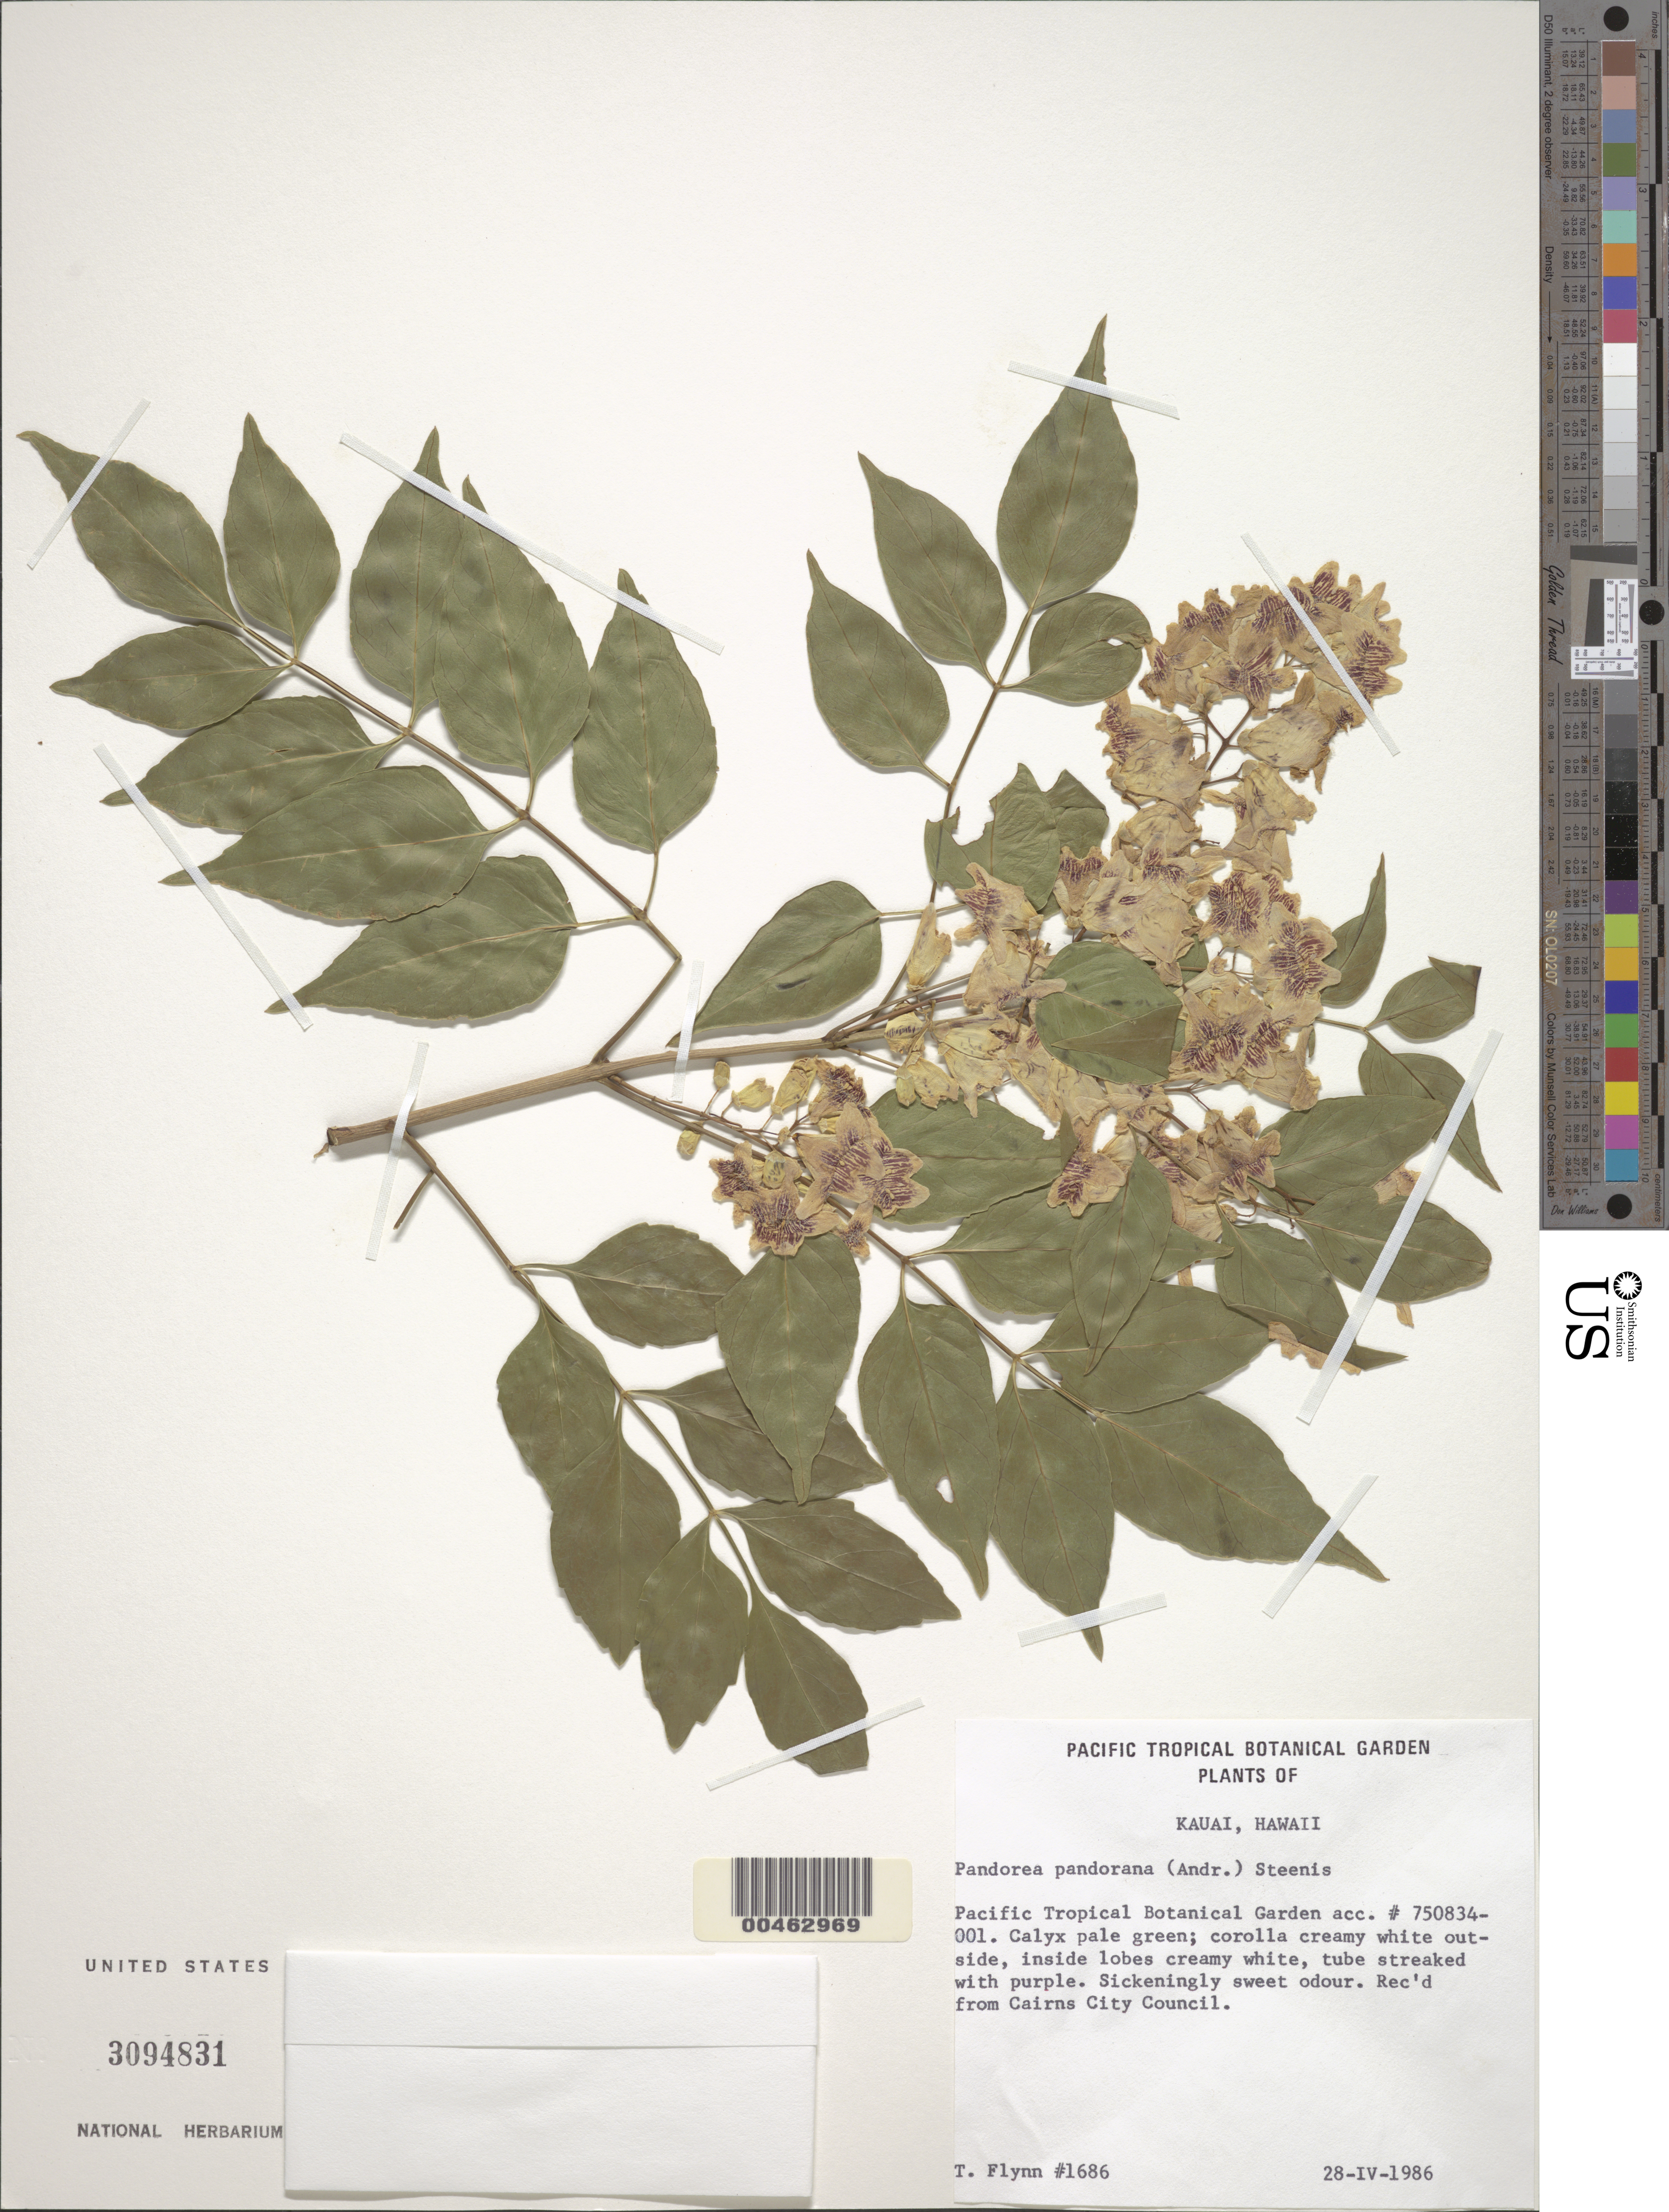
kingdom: Plantae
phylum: Tracheophyta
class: Magnoliopsida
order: Lamiales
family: Bignoniaceae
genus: Pandorea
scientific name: Pandorea pandorana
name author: (Andrews) Steenis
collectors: T. W. Flynn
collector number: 1686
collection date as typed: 28 Apr 1986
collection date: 1986-04-28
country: United States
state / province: Hawaii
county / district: Kauai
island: Kaua'i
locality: Pacific Tropical Botanical Garden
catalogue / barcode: US 3094831